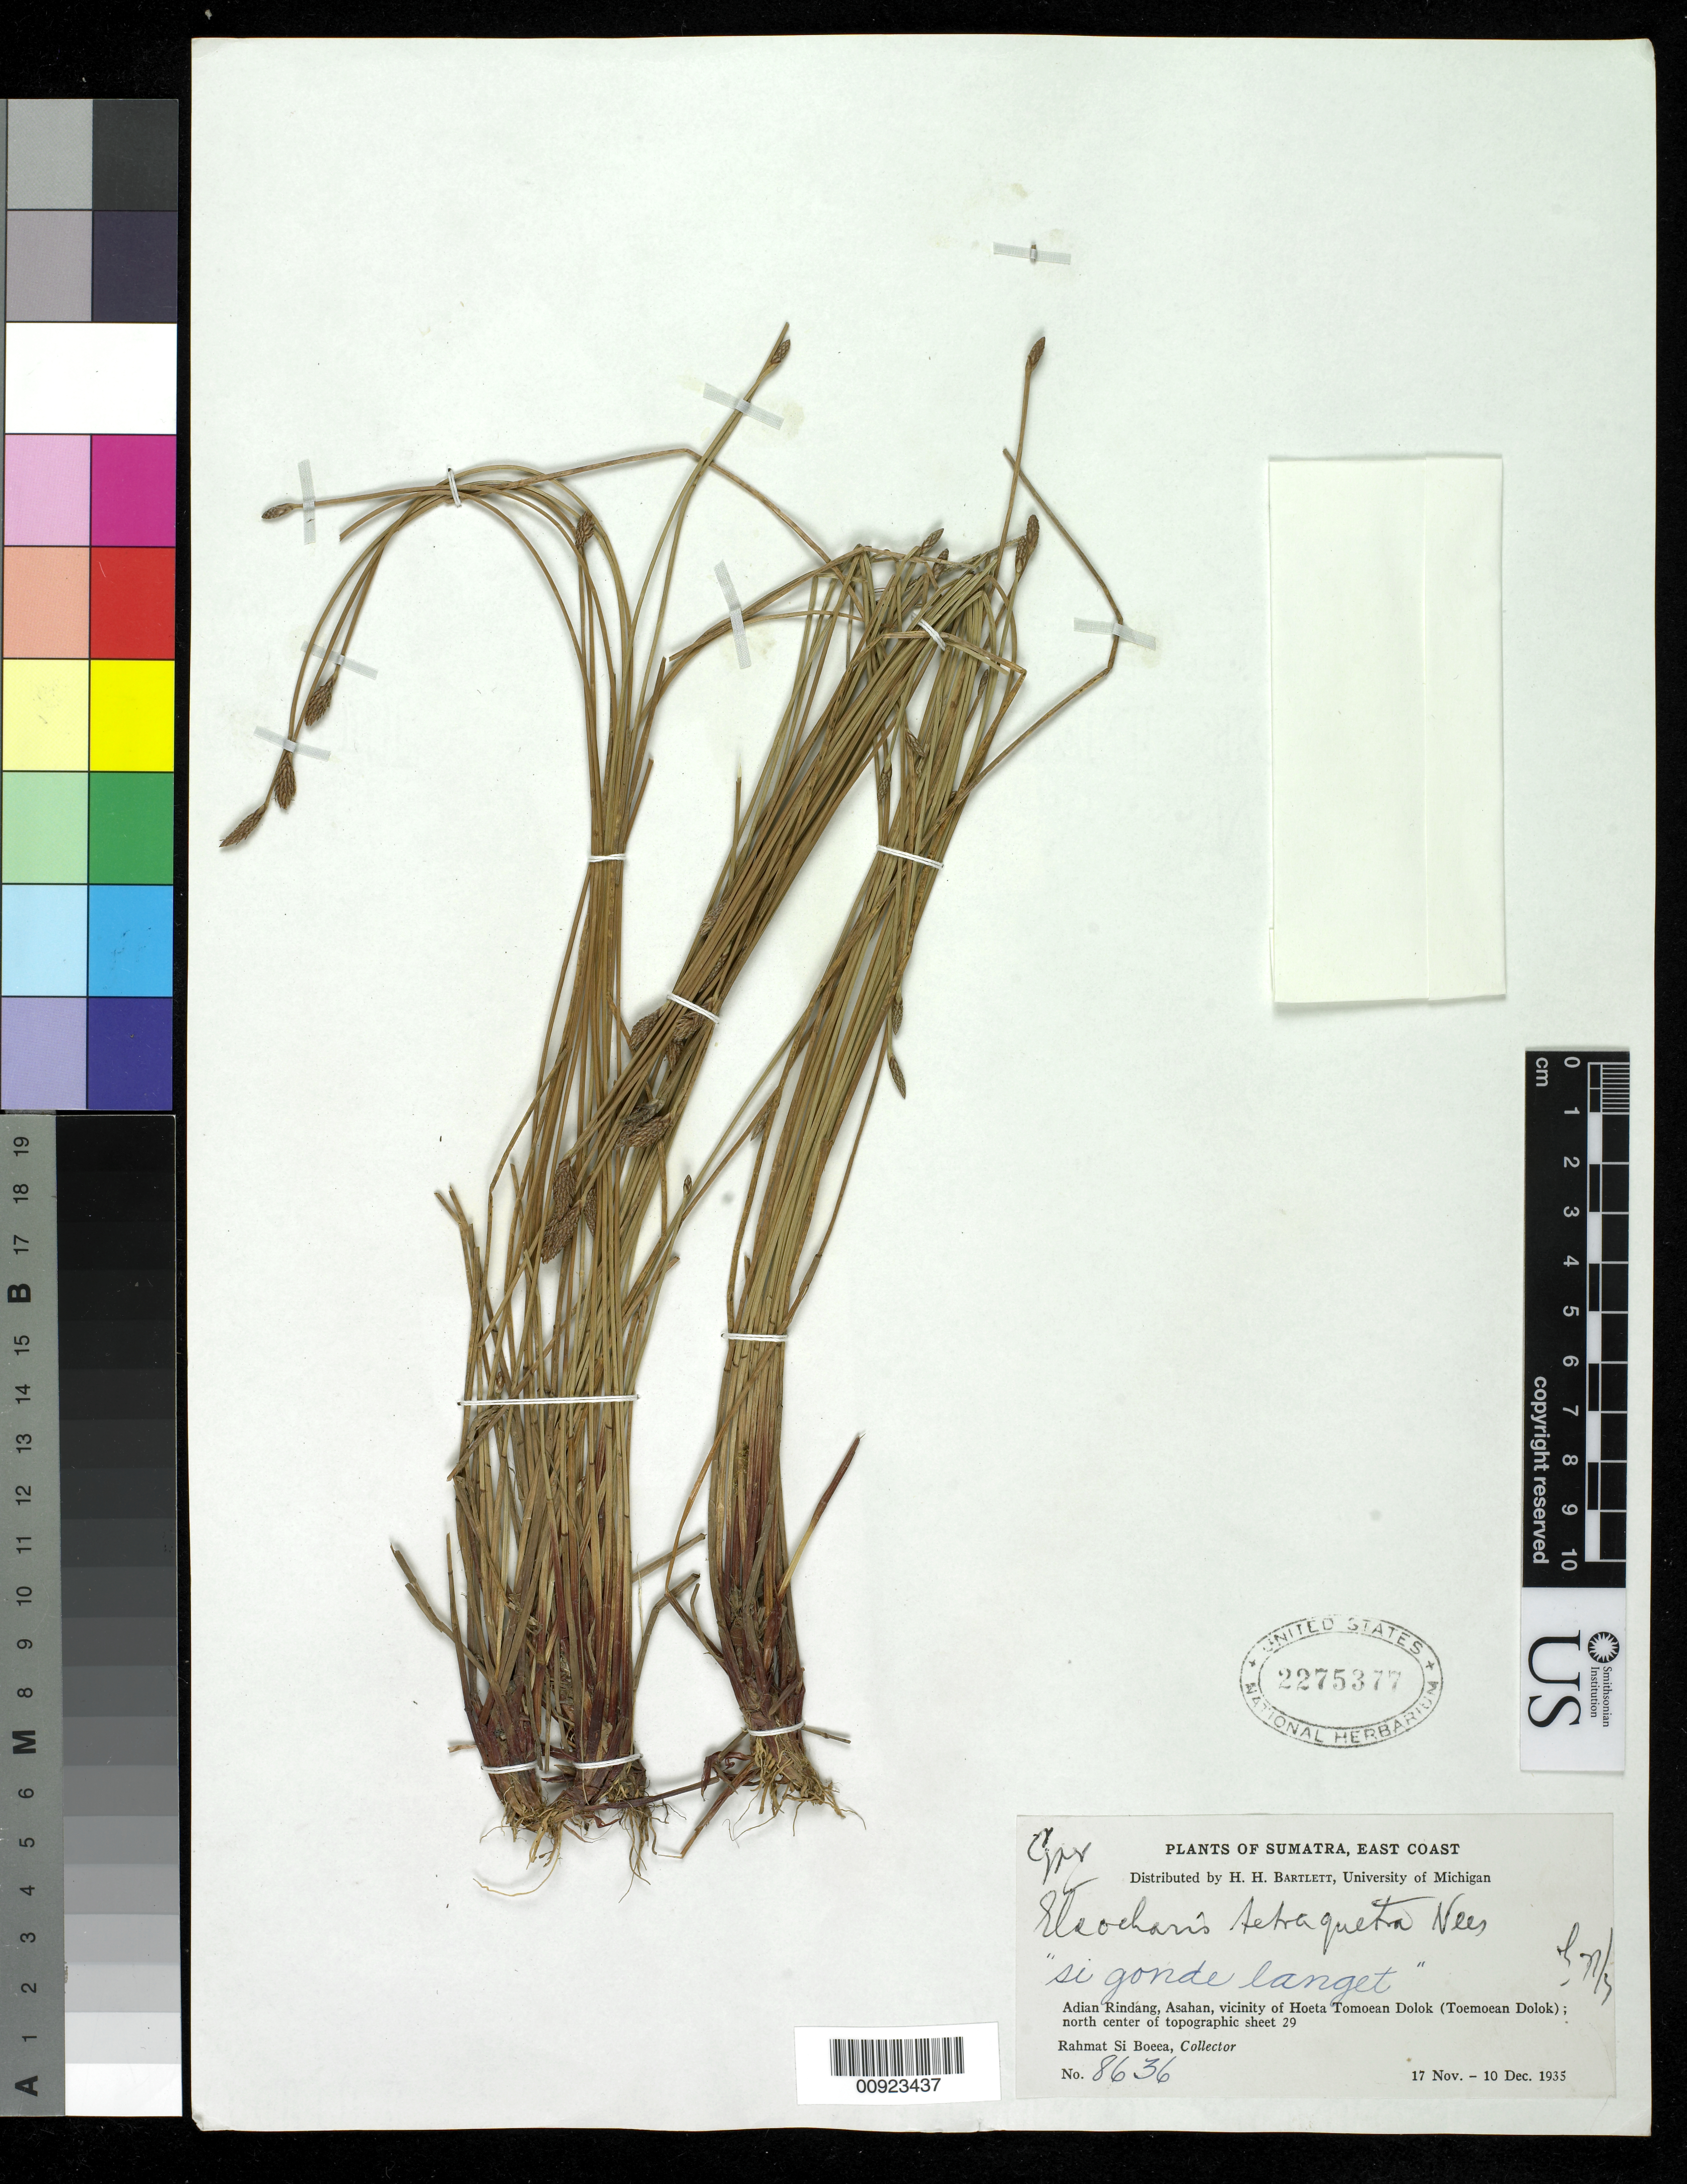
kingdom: Plantae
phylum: Tracheophyta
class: Liliopsida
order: Poales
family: Cyperaceae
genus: Eleocharis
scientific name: Eleocharis tetraquetra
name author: Nees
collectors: Rahmat Si Boeea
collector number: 8636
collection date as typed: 17 Nov 1935 to 10 Dec 1935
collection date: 1935-11-17/1935-12-10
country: Indonesia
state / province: Sumatra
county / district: Aceh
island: Sumatra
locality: Adian Rindang, Asahan, vicinity of Hoeta Tomoean Dolok (Toemoean Dolok)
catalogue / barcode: US 2275377